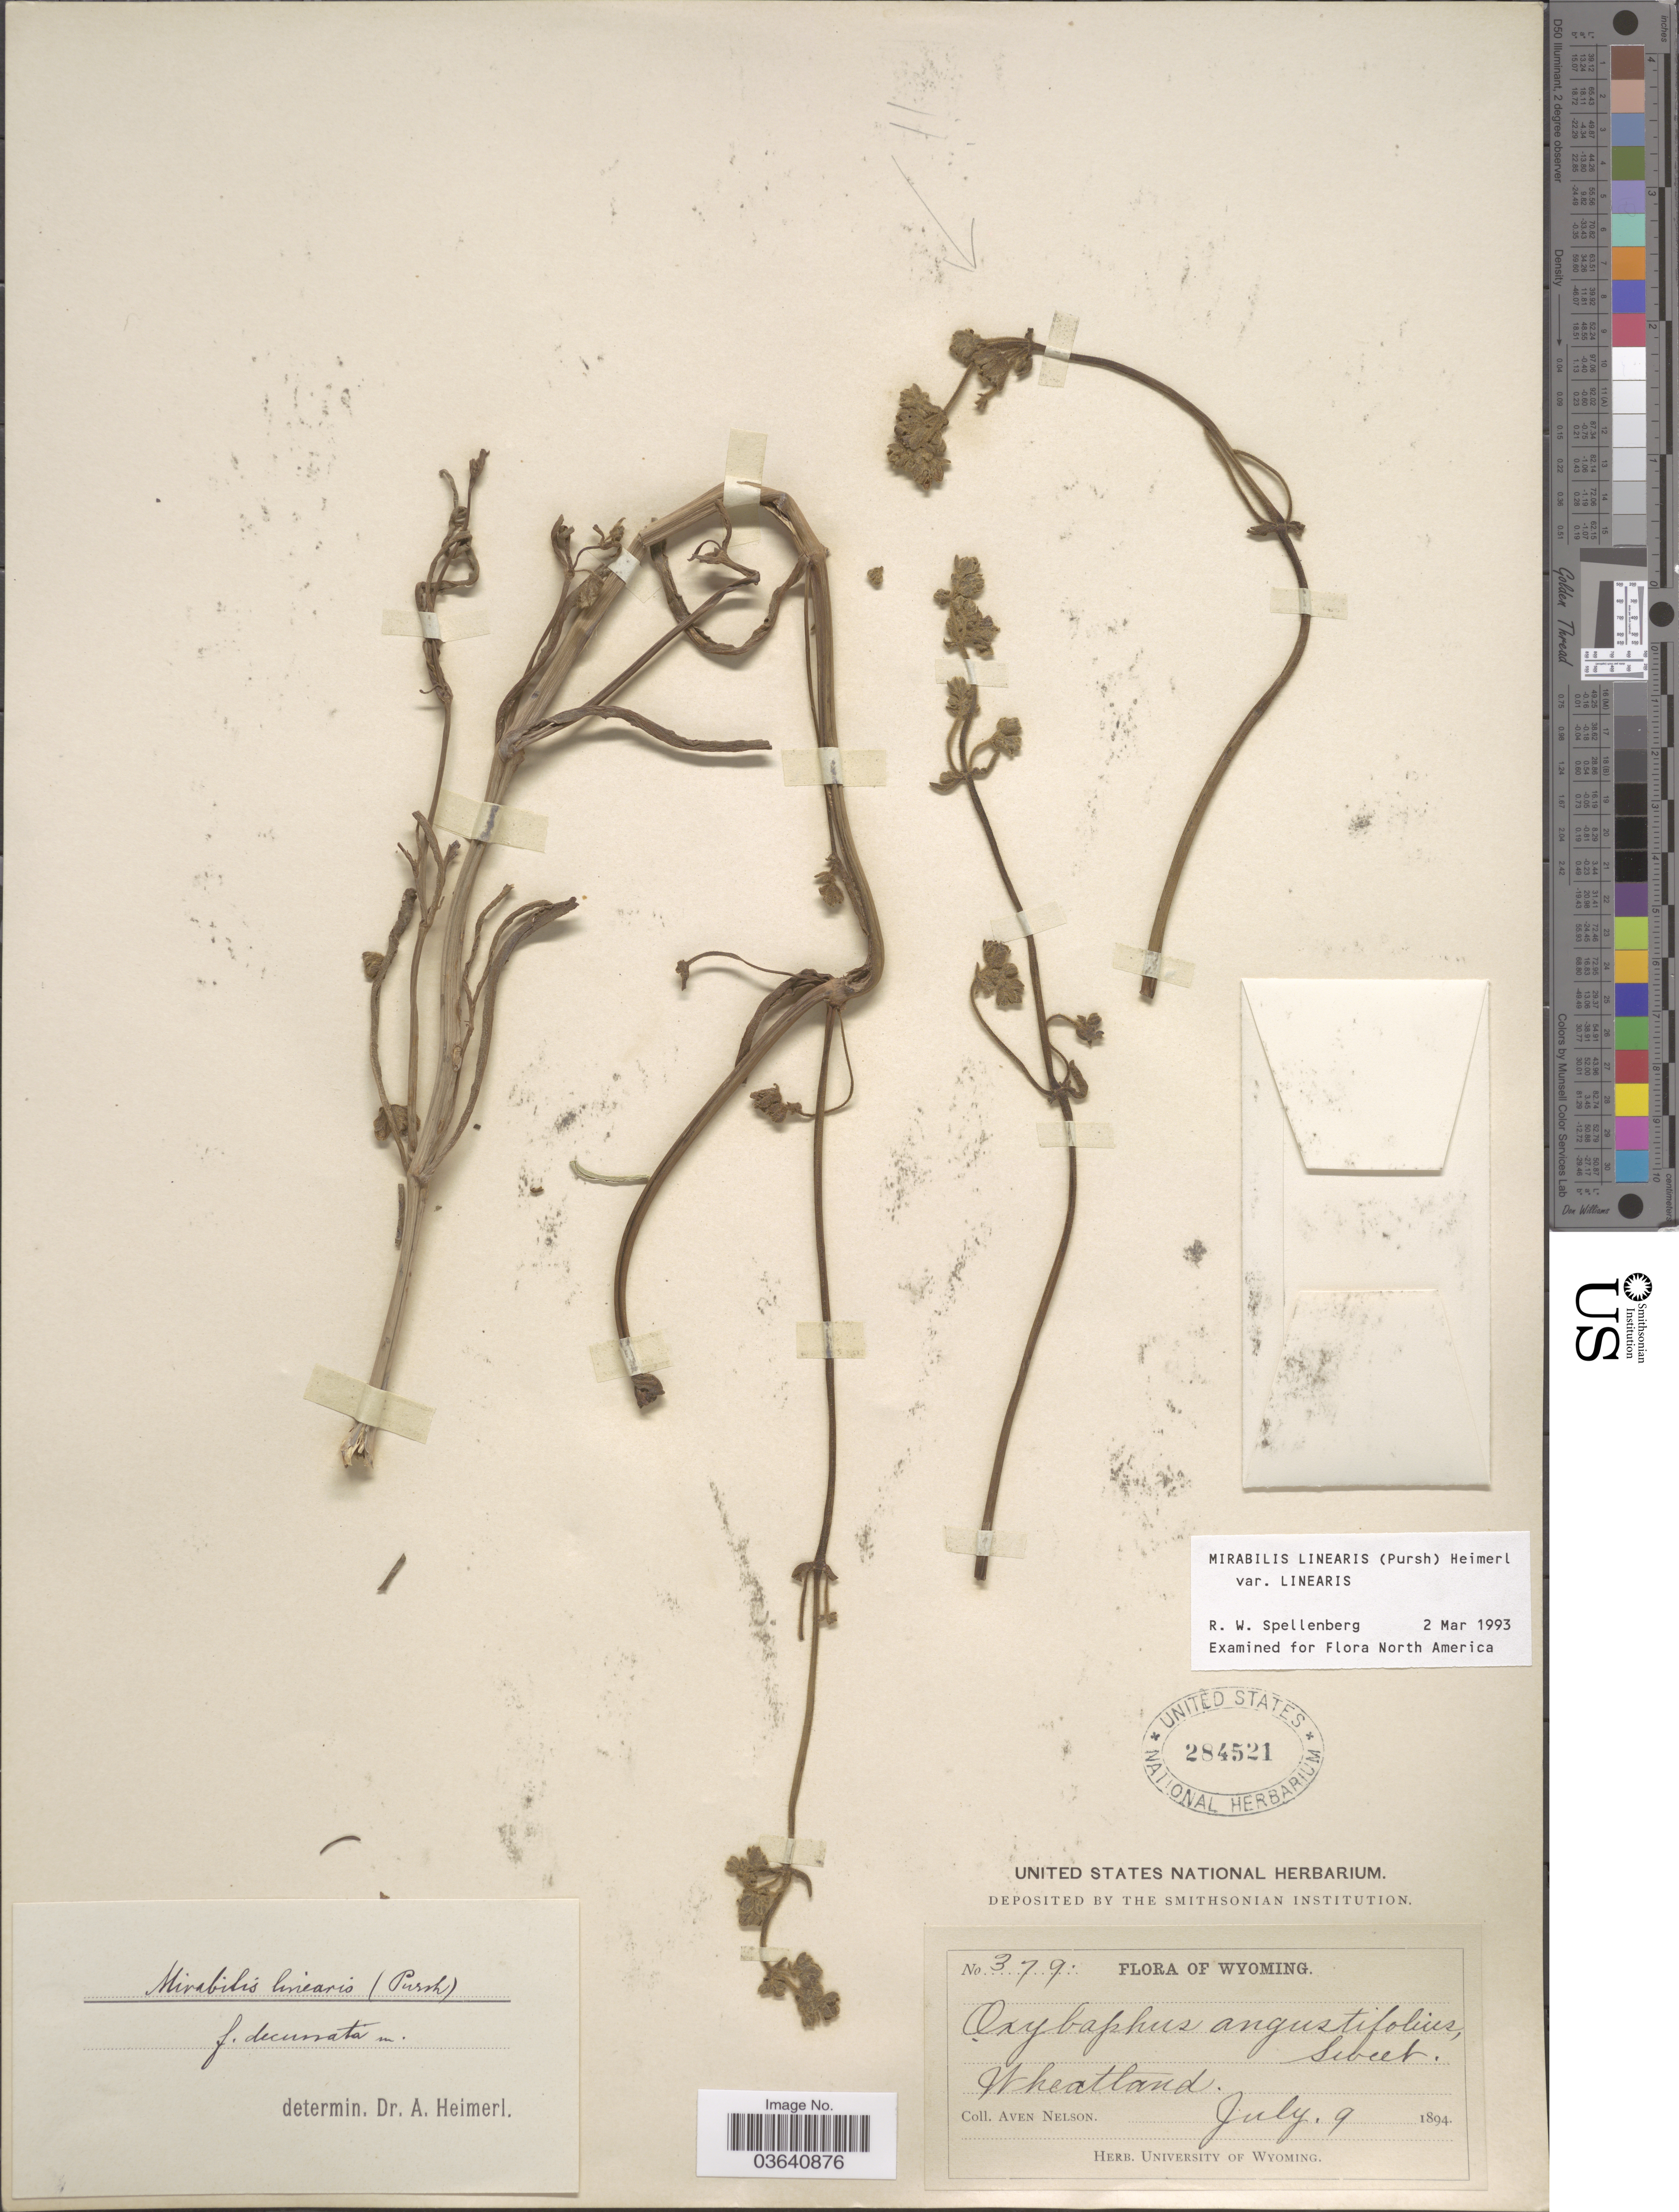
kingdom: Plantae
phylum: Tracheophyta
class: Magnoliopsida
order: Caryophyllales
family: Nyctaginaceae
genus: Mirabilis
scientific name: Mirabilis linearis var. linearis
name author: (Pursh) Heimerl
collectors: A. Nelson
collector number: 379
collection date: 1894-07-09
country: United States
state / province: Wyoming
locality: Wheatland.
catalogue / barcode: US 284521